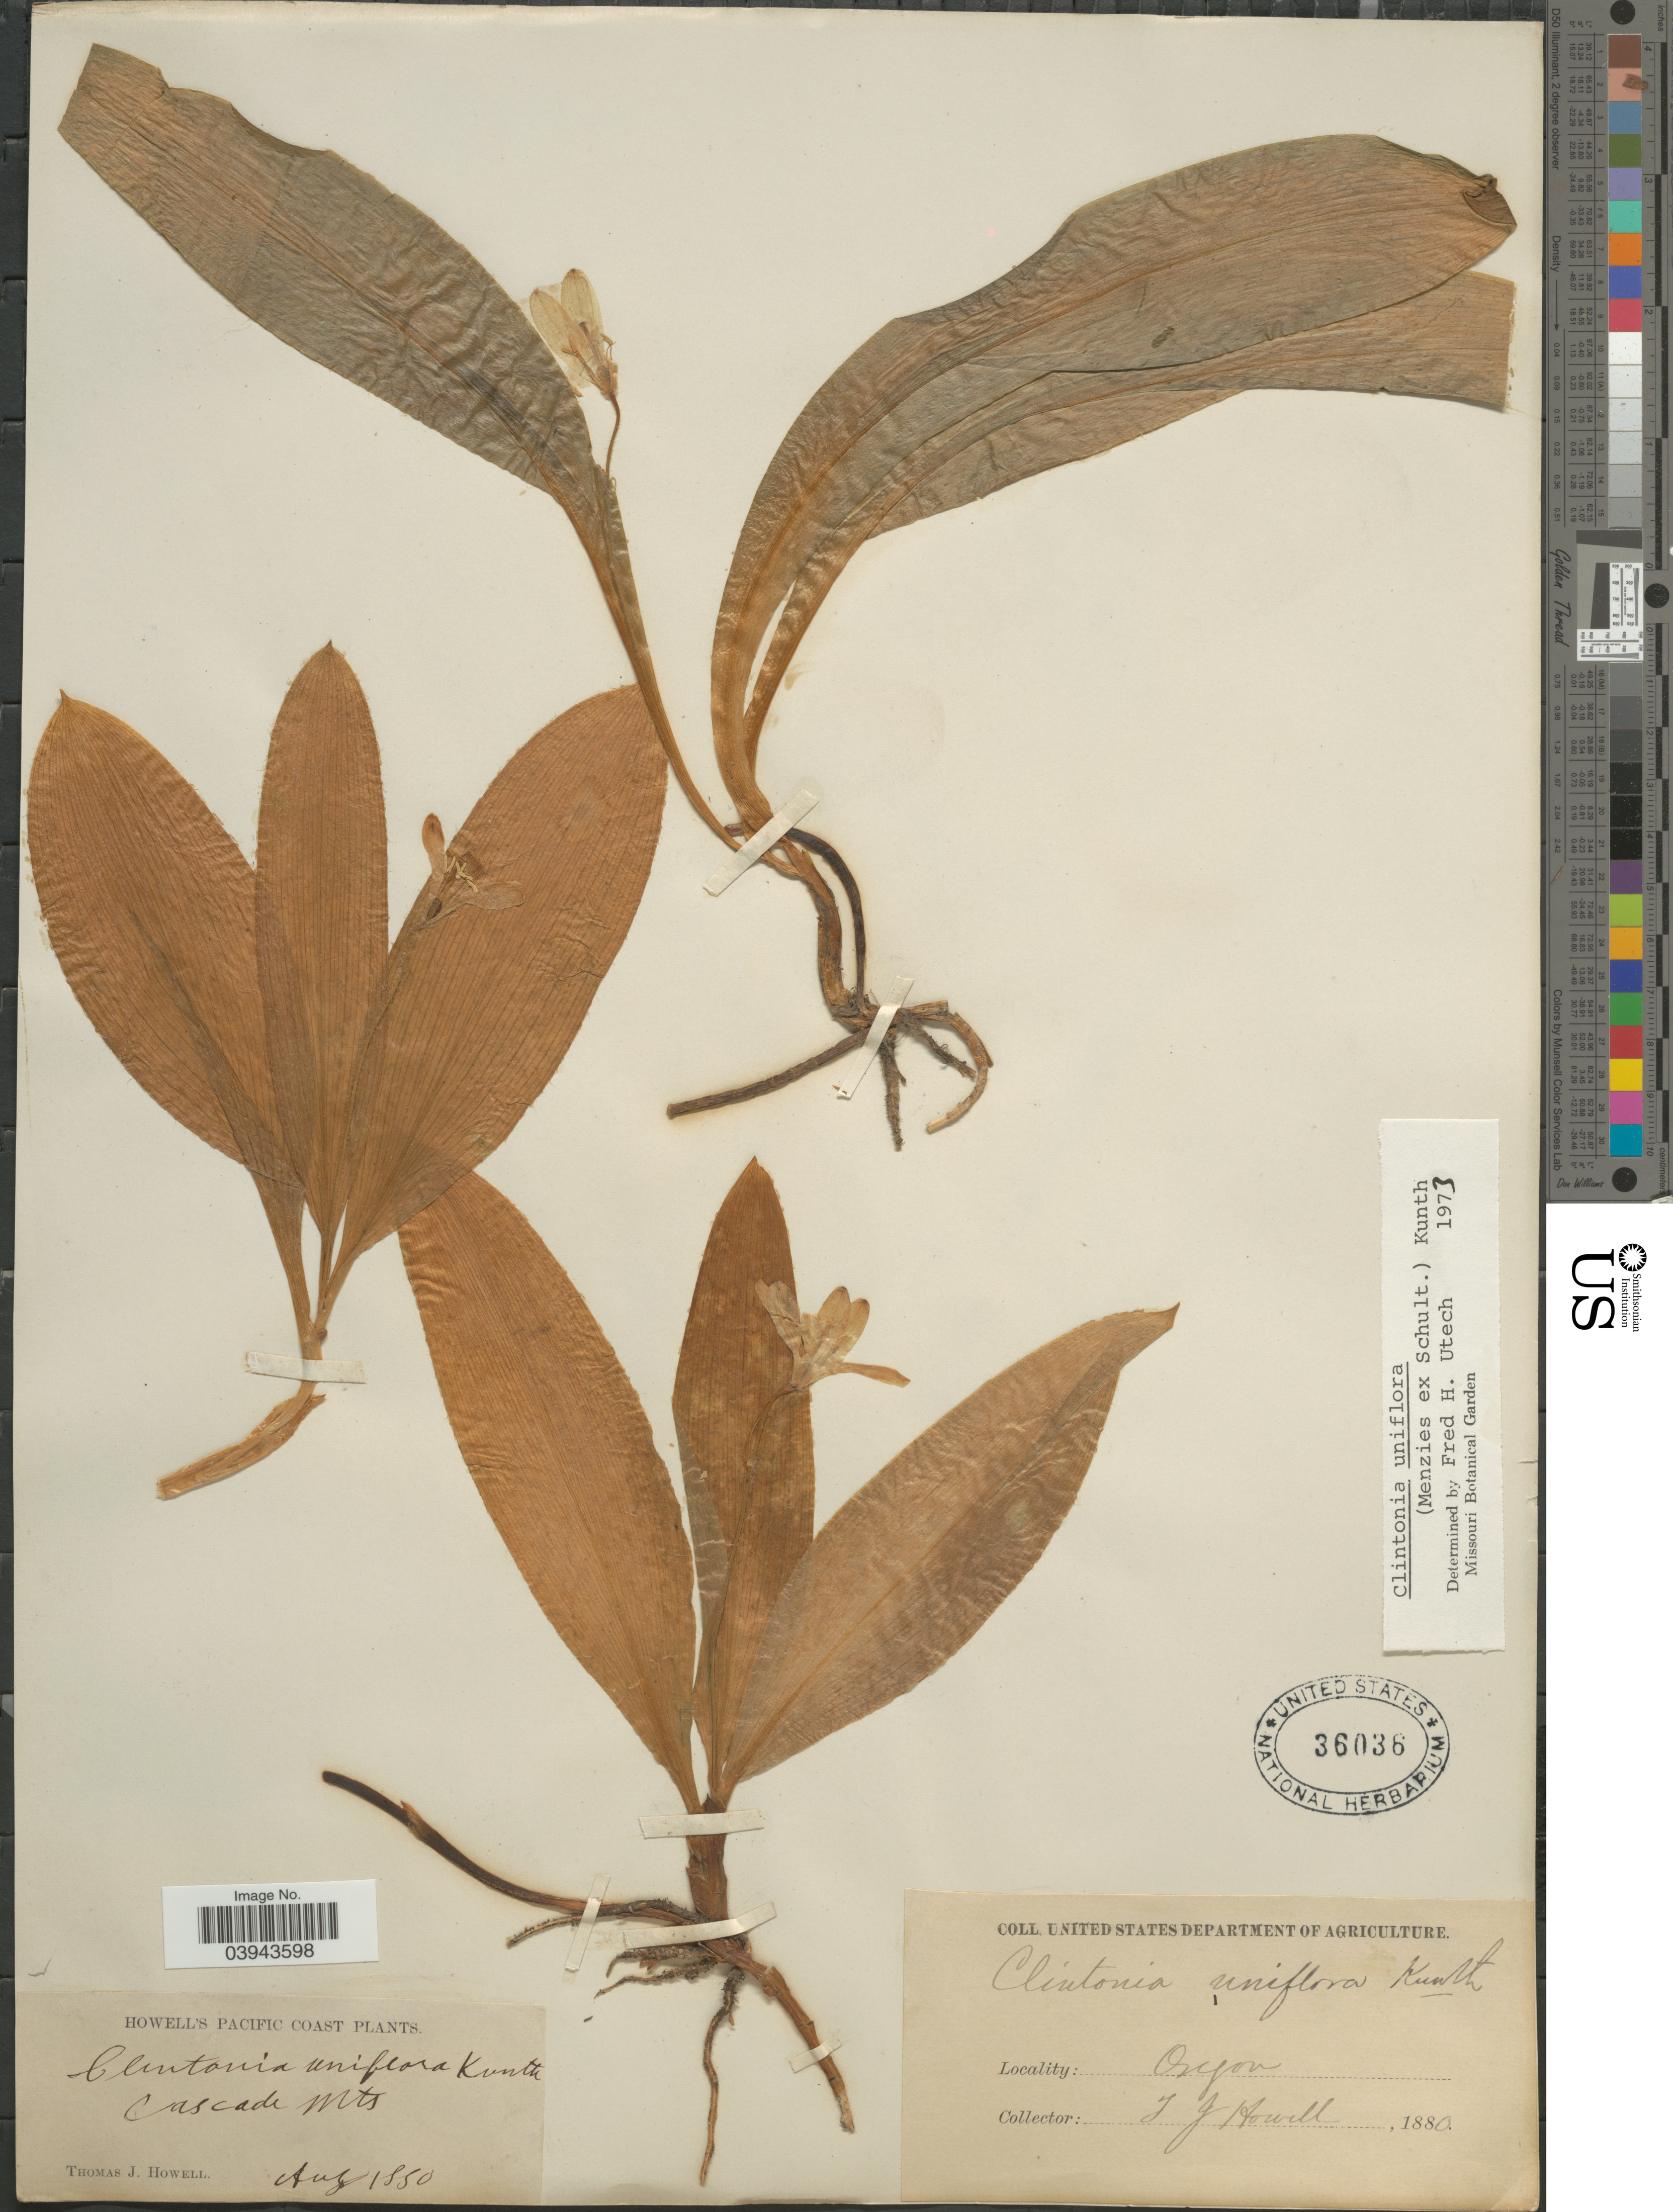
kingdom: Plantae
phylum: Tracheophyta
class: Liliopsida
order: Liliales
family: Liliaceae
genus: Clintonia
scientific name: Clintonia uniflora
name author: Kunth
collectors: T. J. Howell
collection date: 1880-08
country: United States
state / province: Oregon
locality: Pacific Coast. Cascade Mts.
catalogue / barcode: US 36036